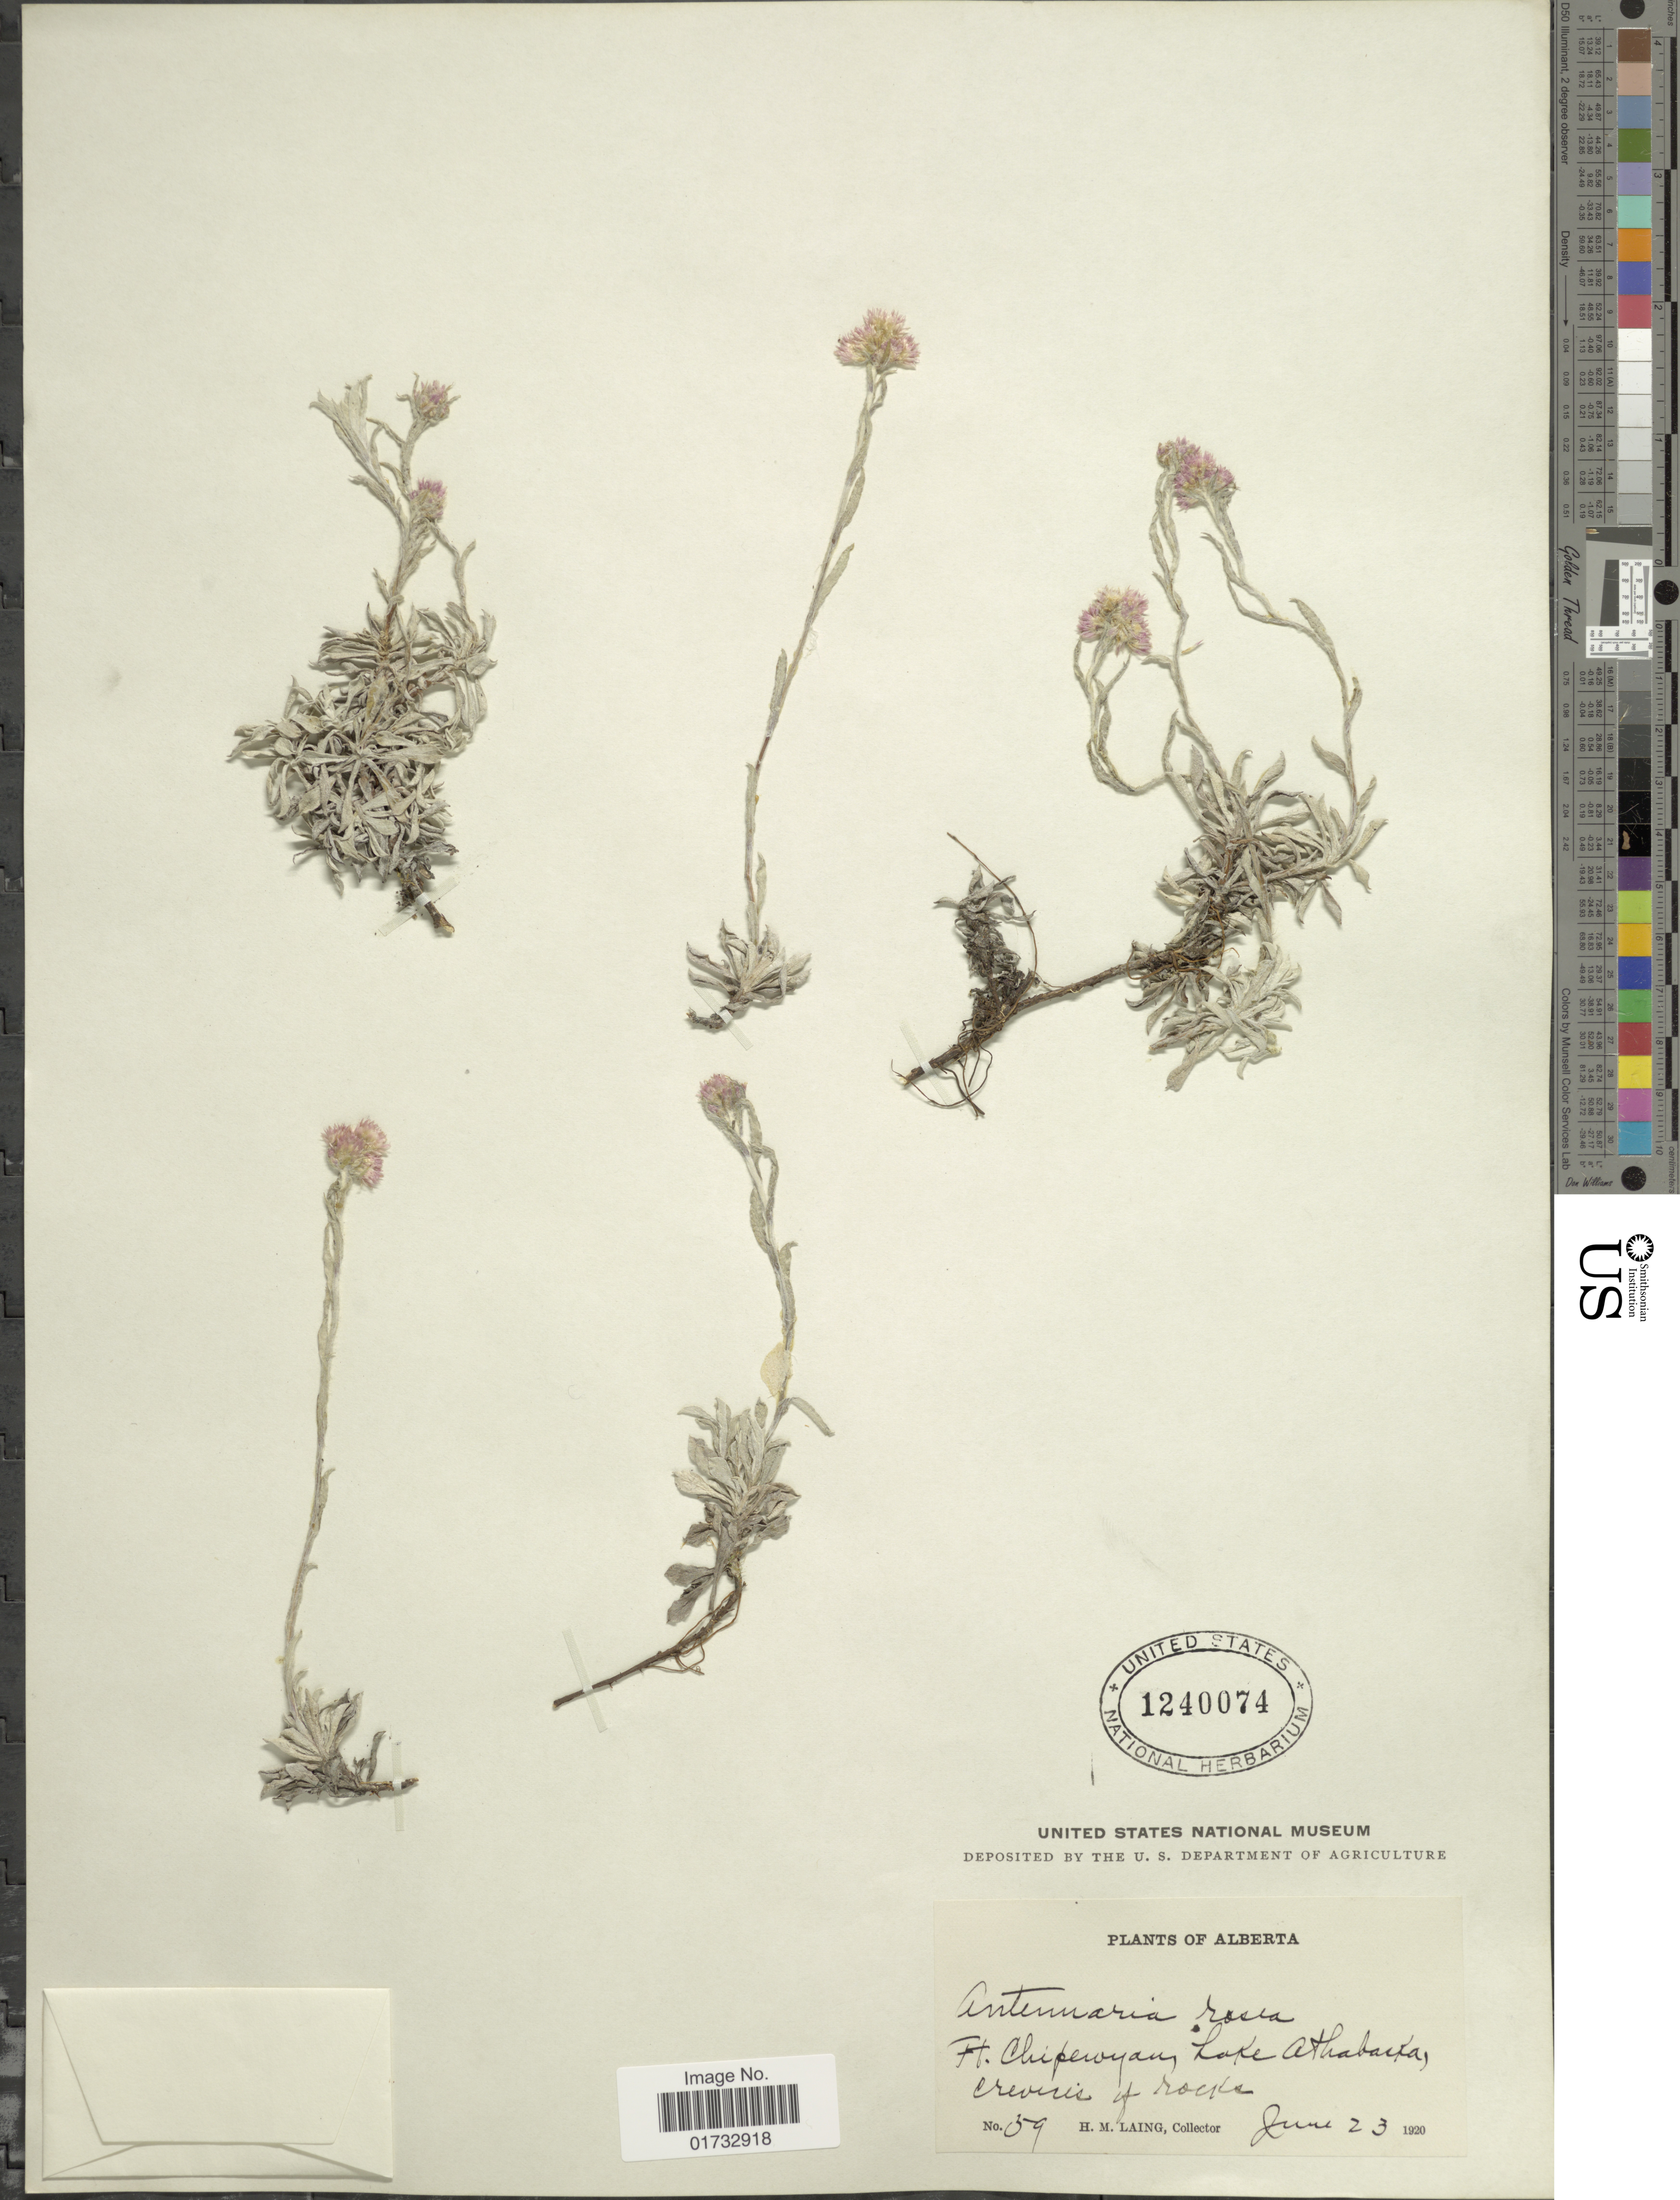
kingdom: Plantae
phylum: Tracheophyta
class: Magnoliopsida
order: Asterales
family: Asteraceae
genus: Antennaria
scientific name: Antennaria rosea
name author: Greene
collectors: H. Laing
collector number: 59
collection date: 1920-06-23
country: Canada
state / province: Alberta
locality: Ft. Chipeqya, Lake Athabarka, crevices of rocks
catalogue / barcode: US 1240074